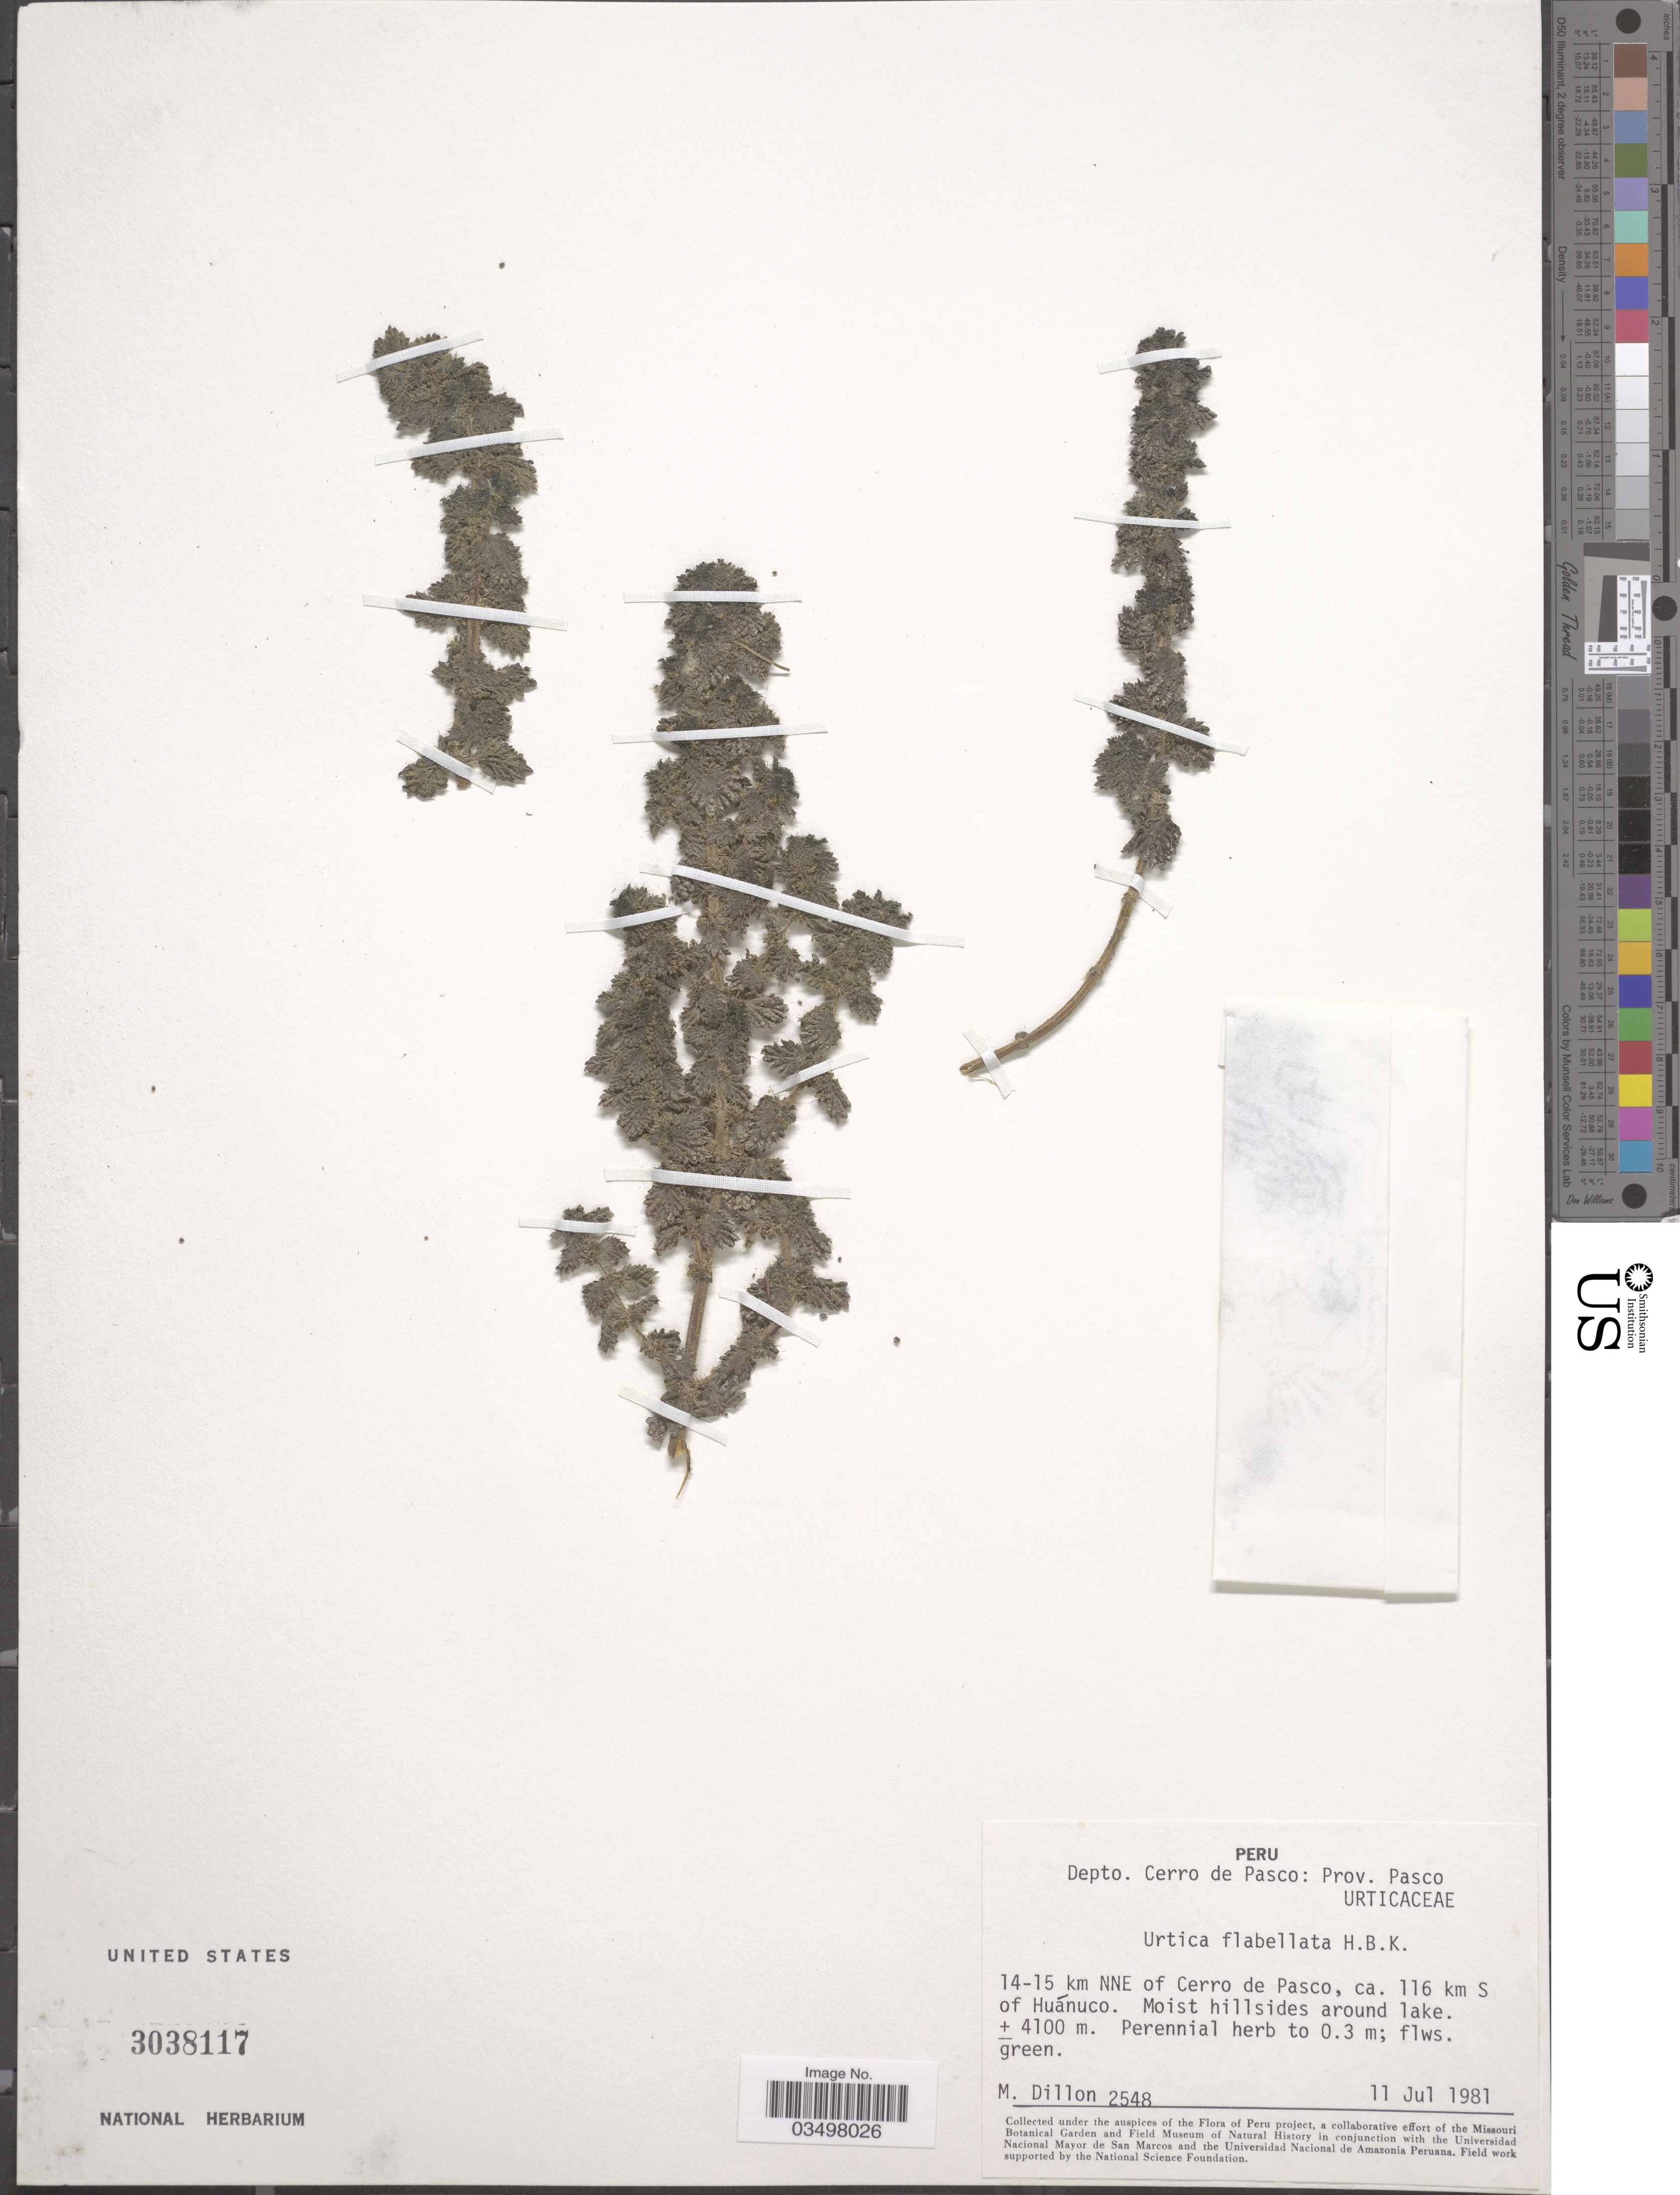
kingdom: Plantae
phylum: Tracheophyta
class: Magnoliopsida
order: Rosales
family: Urticaceae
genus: Urtica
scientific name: Urtica flabellata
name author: Kunth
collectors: M. O. Dillon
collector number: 2548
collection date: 1981-07-11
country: Peru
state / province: Pasco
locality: Depto. Cerro de Pasco. 14-15 km NNE of Cerro de Pasco, ca. 116 km S of Huánuco.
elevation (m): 4100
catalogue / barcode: US 3038117